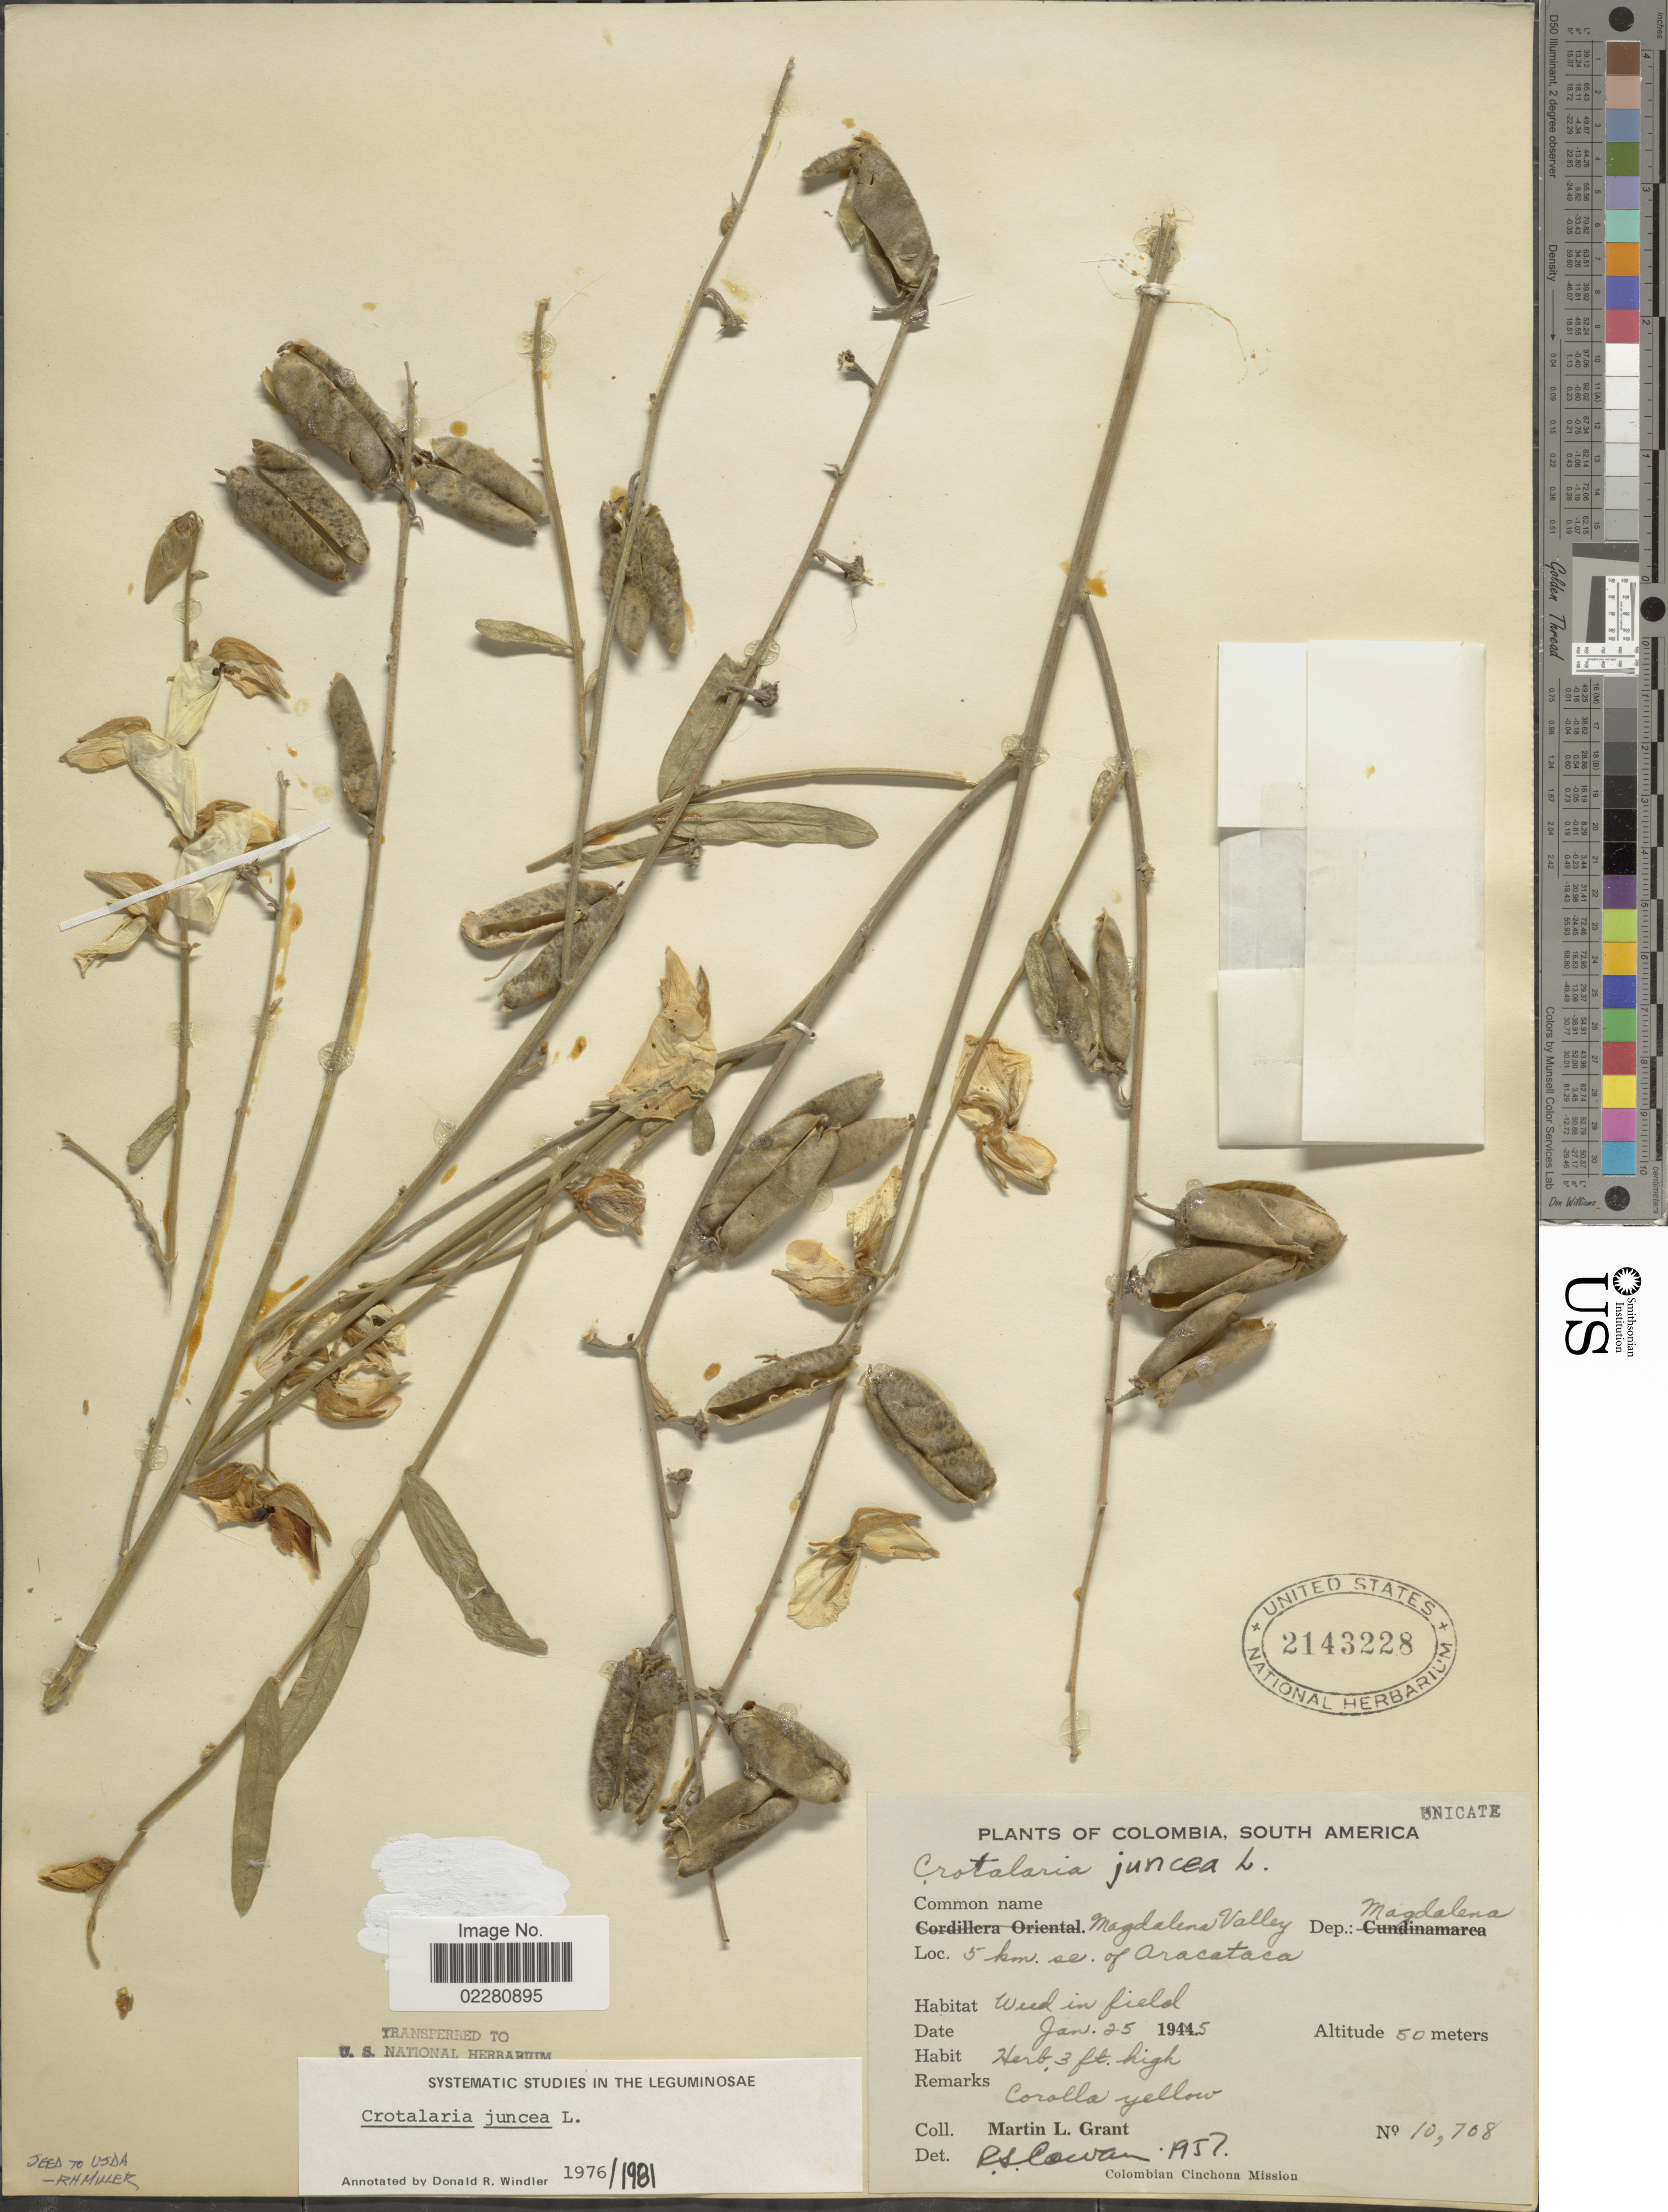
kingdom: Plantae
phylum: Tracheophyta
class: Magnoliopsida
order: Fabales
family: Fabaceae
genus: Crotalaria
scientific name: Crotalaria juncea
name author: L.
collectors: M. L. Grant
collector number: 10708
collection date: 1945-01-25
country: Colombia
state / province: Magdalena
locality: Magdalena Valley, 5 km se. of Aracataca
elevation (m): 50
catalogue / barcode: US 2143228